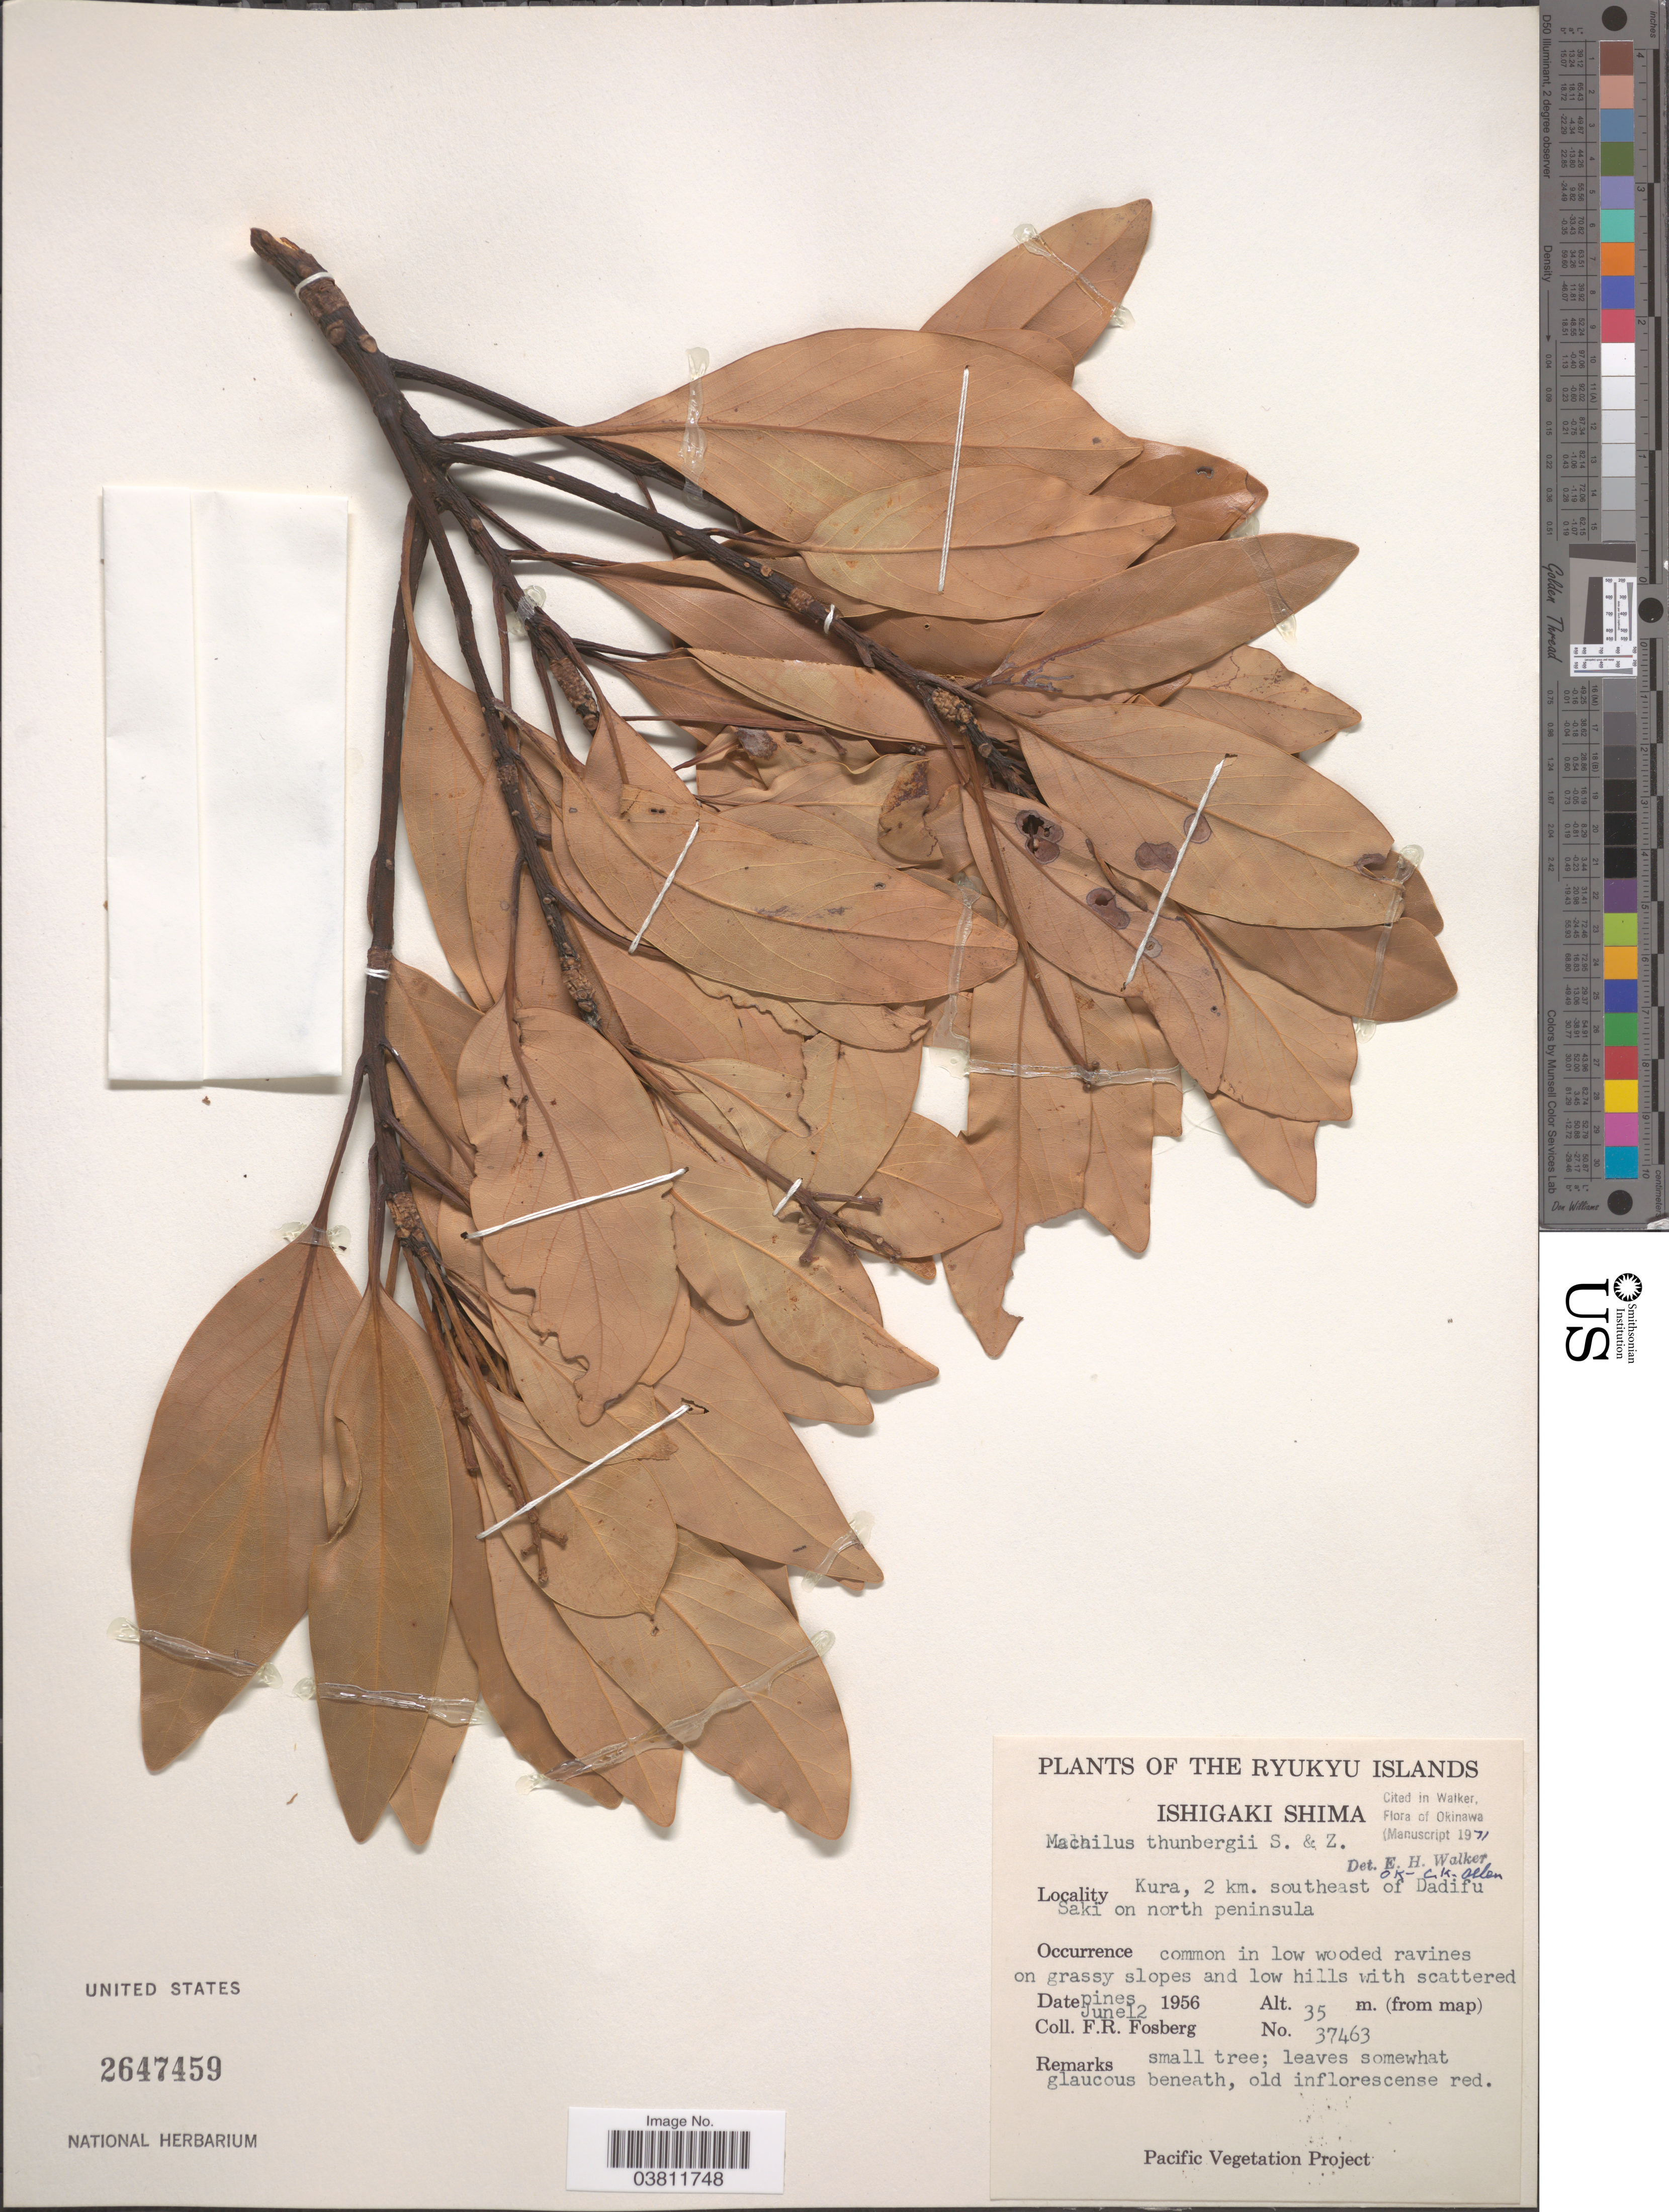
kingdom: Plantae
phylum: Tracheophyta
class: Magnoliopsida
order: Laurales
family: Lauraceae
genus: Machilus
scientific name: Machilus thunbergii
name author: Siebold & Zucc.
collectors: F. R. Fosberg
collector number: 37463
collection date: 1956-06-12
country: Japan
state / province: Okinawa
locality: The Ryukyu Islands, Ishigaki Shima. Kura, 2 km. southeast of Dadifu Saki on north peninsula.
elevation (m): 35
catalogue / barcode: US 2647459